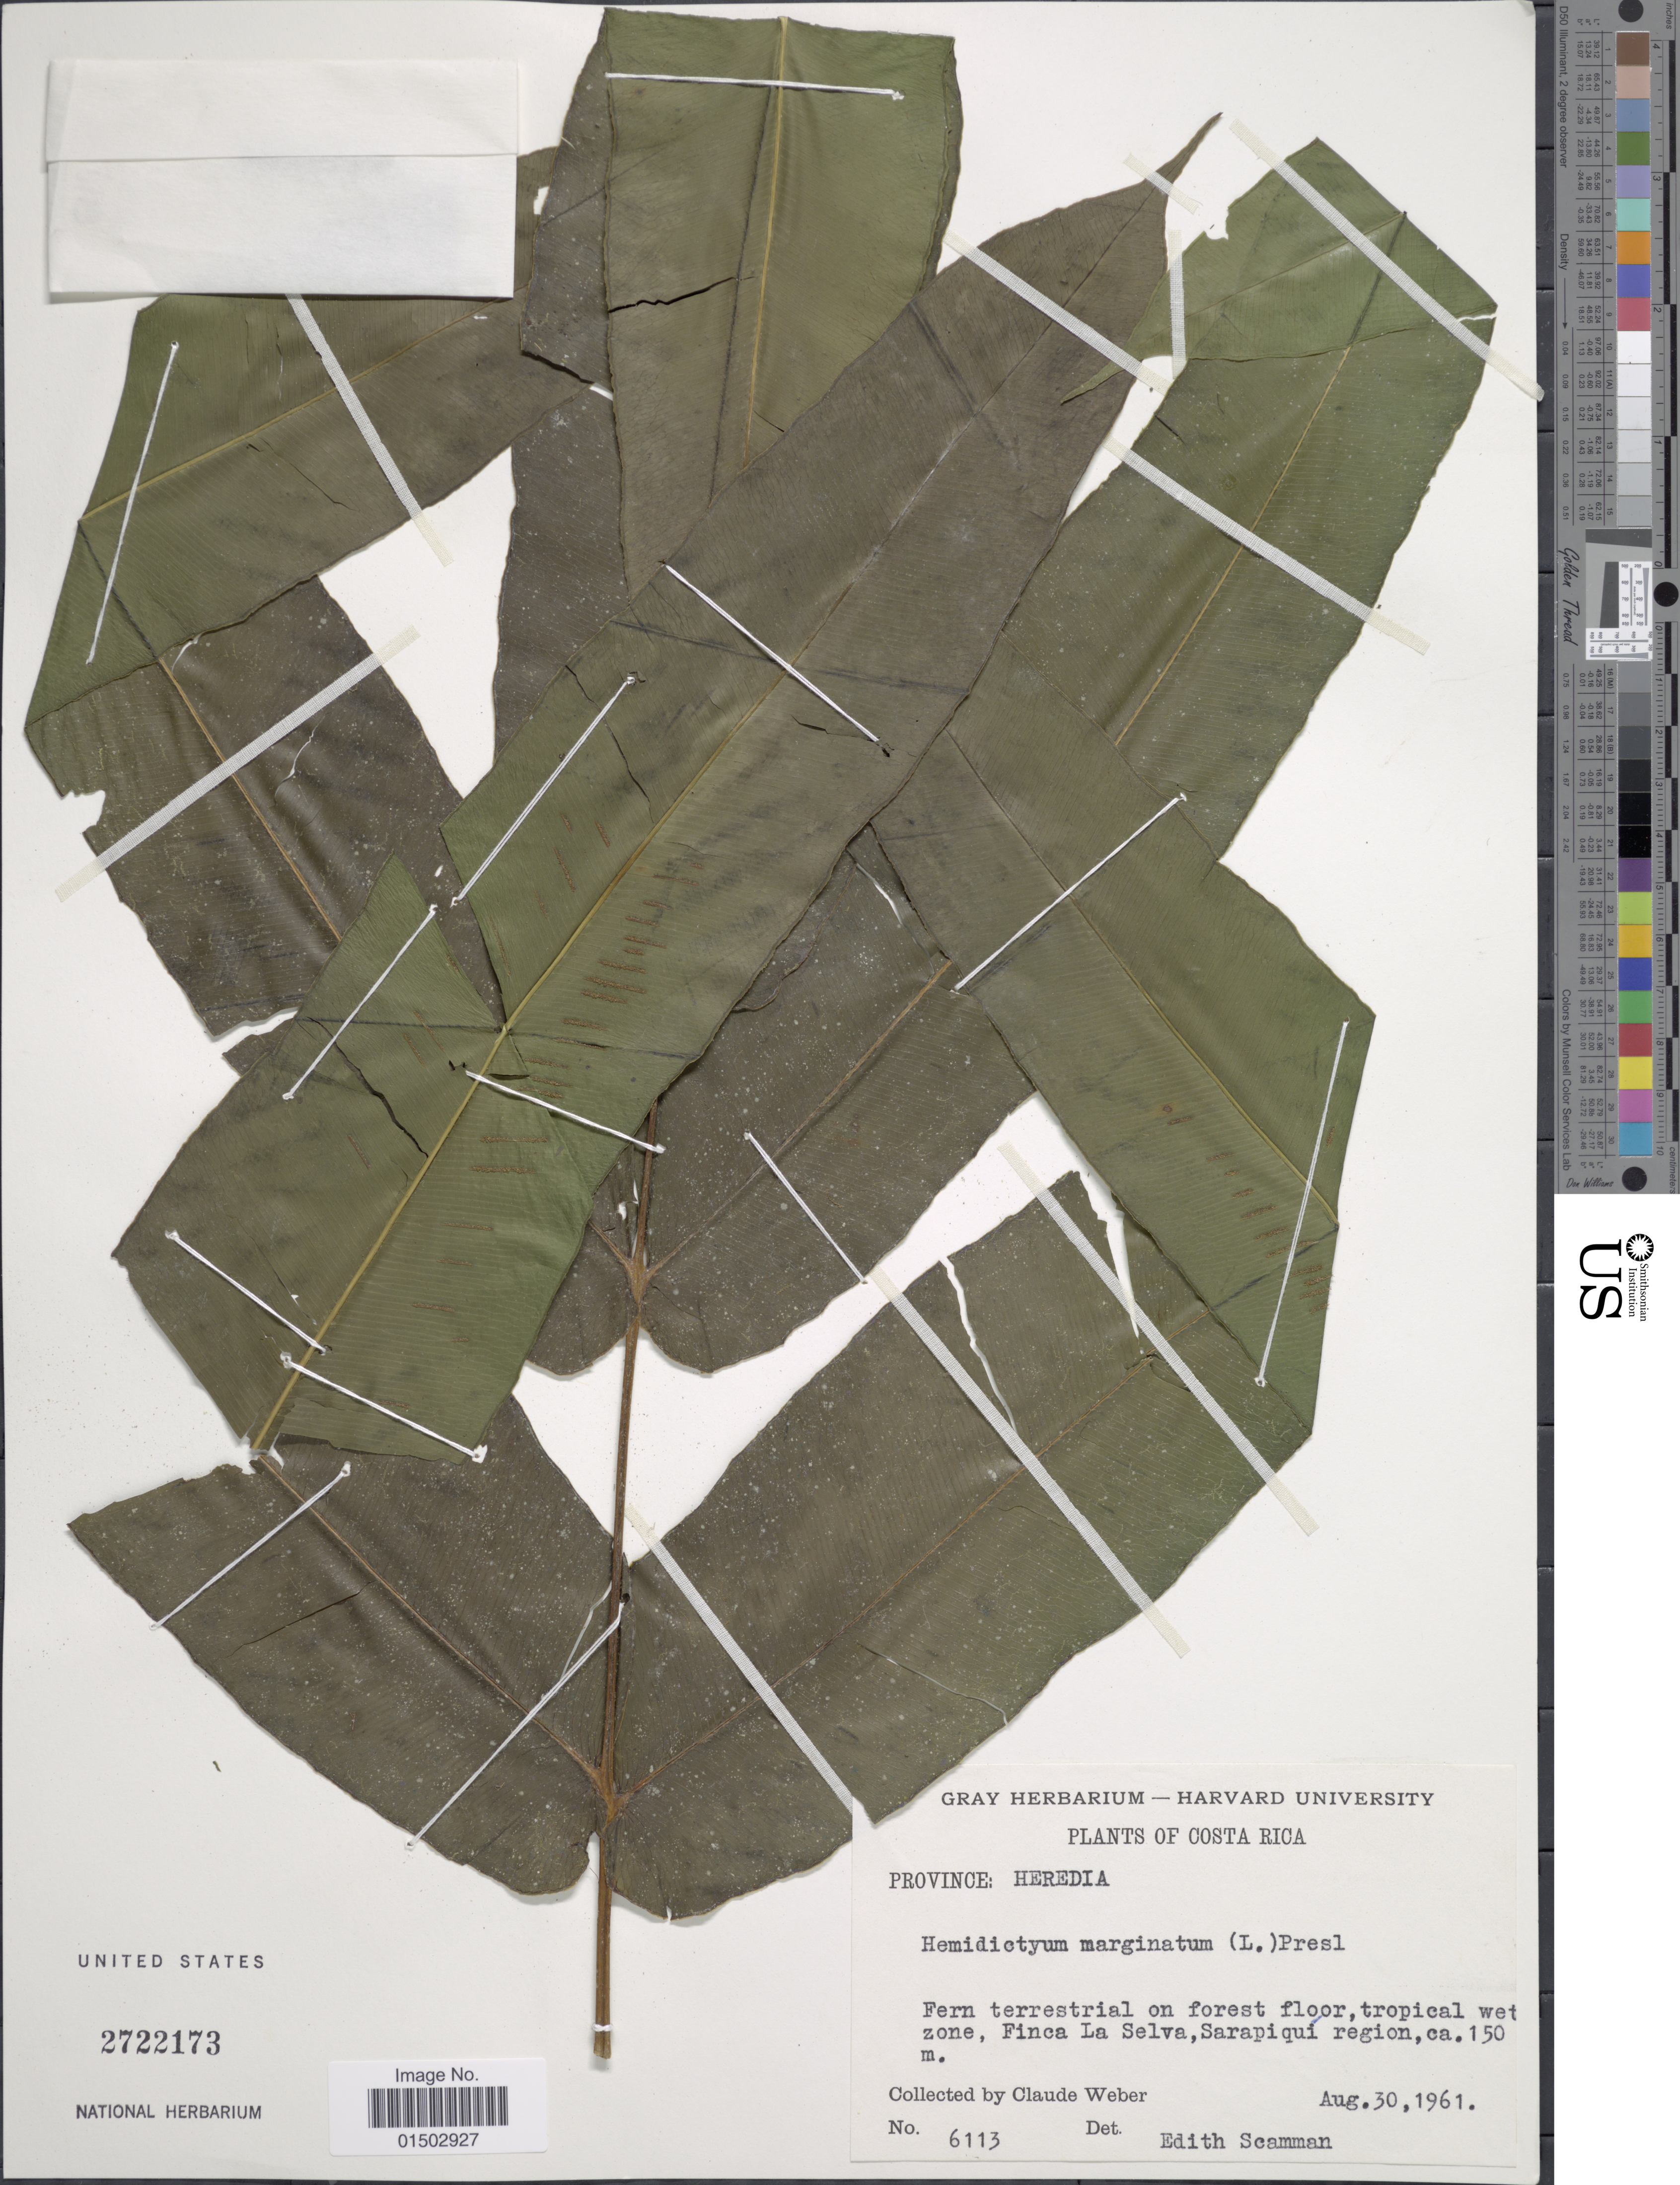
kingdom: Plantae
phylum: Tracheophyta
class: Polypodiopsida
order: Polypodiales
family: Hemidictyaceae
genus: Hemidictyum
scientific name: Hemidictyum marginatum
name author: (L.) C. Presl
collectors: C. I. Weber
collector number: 6113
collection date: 1961-08-30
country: Costa Rica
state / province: Heredia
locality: Fern terrestrial on forest floow, tropical wet zone, Finca La Selva, Sarapiqui region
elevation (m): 150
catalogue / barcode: US 2722173